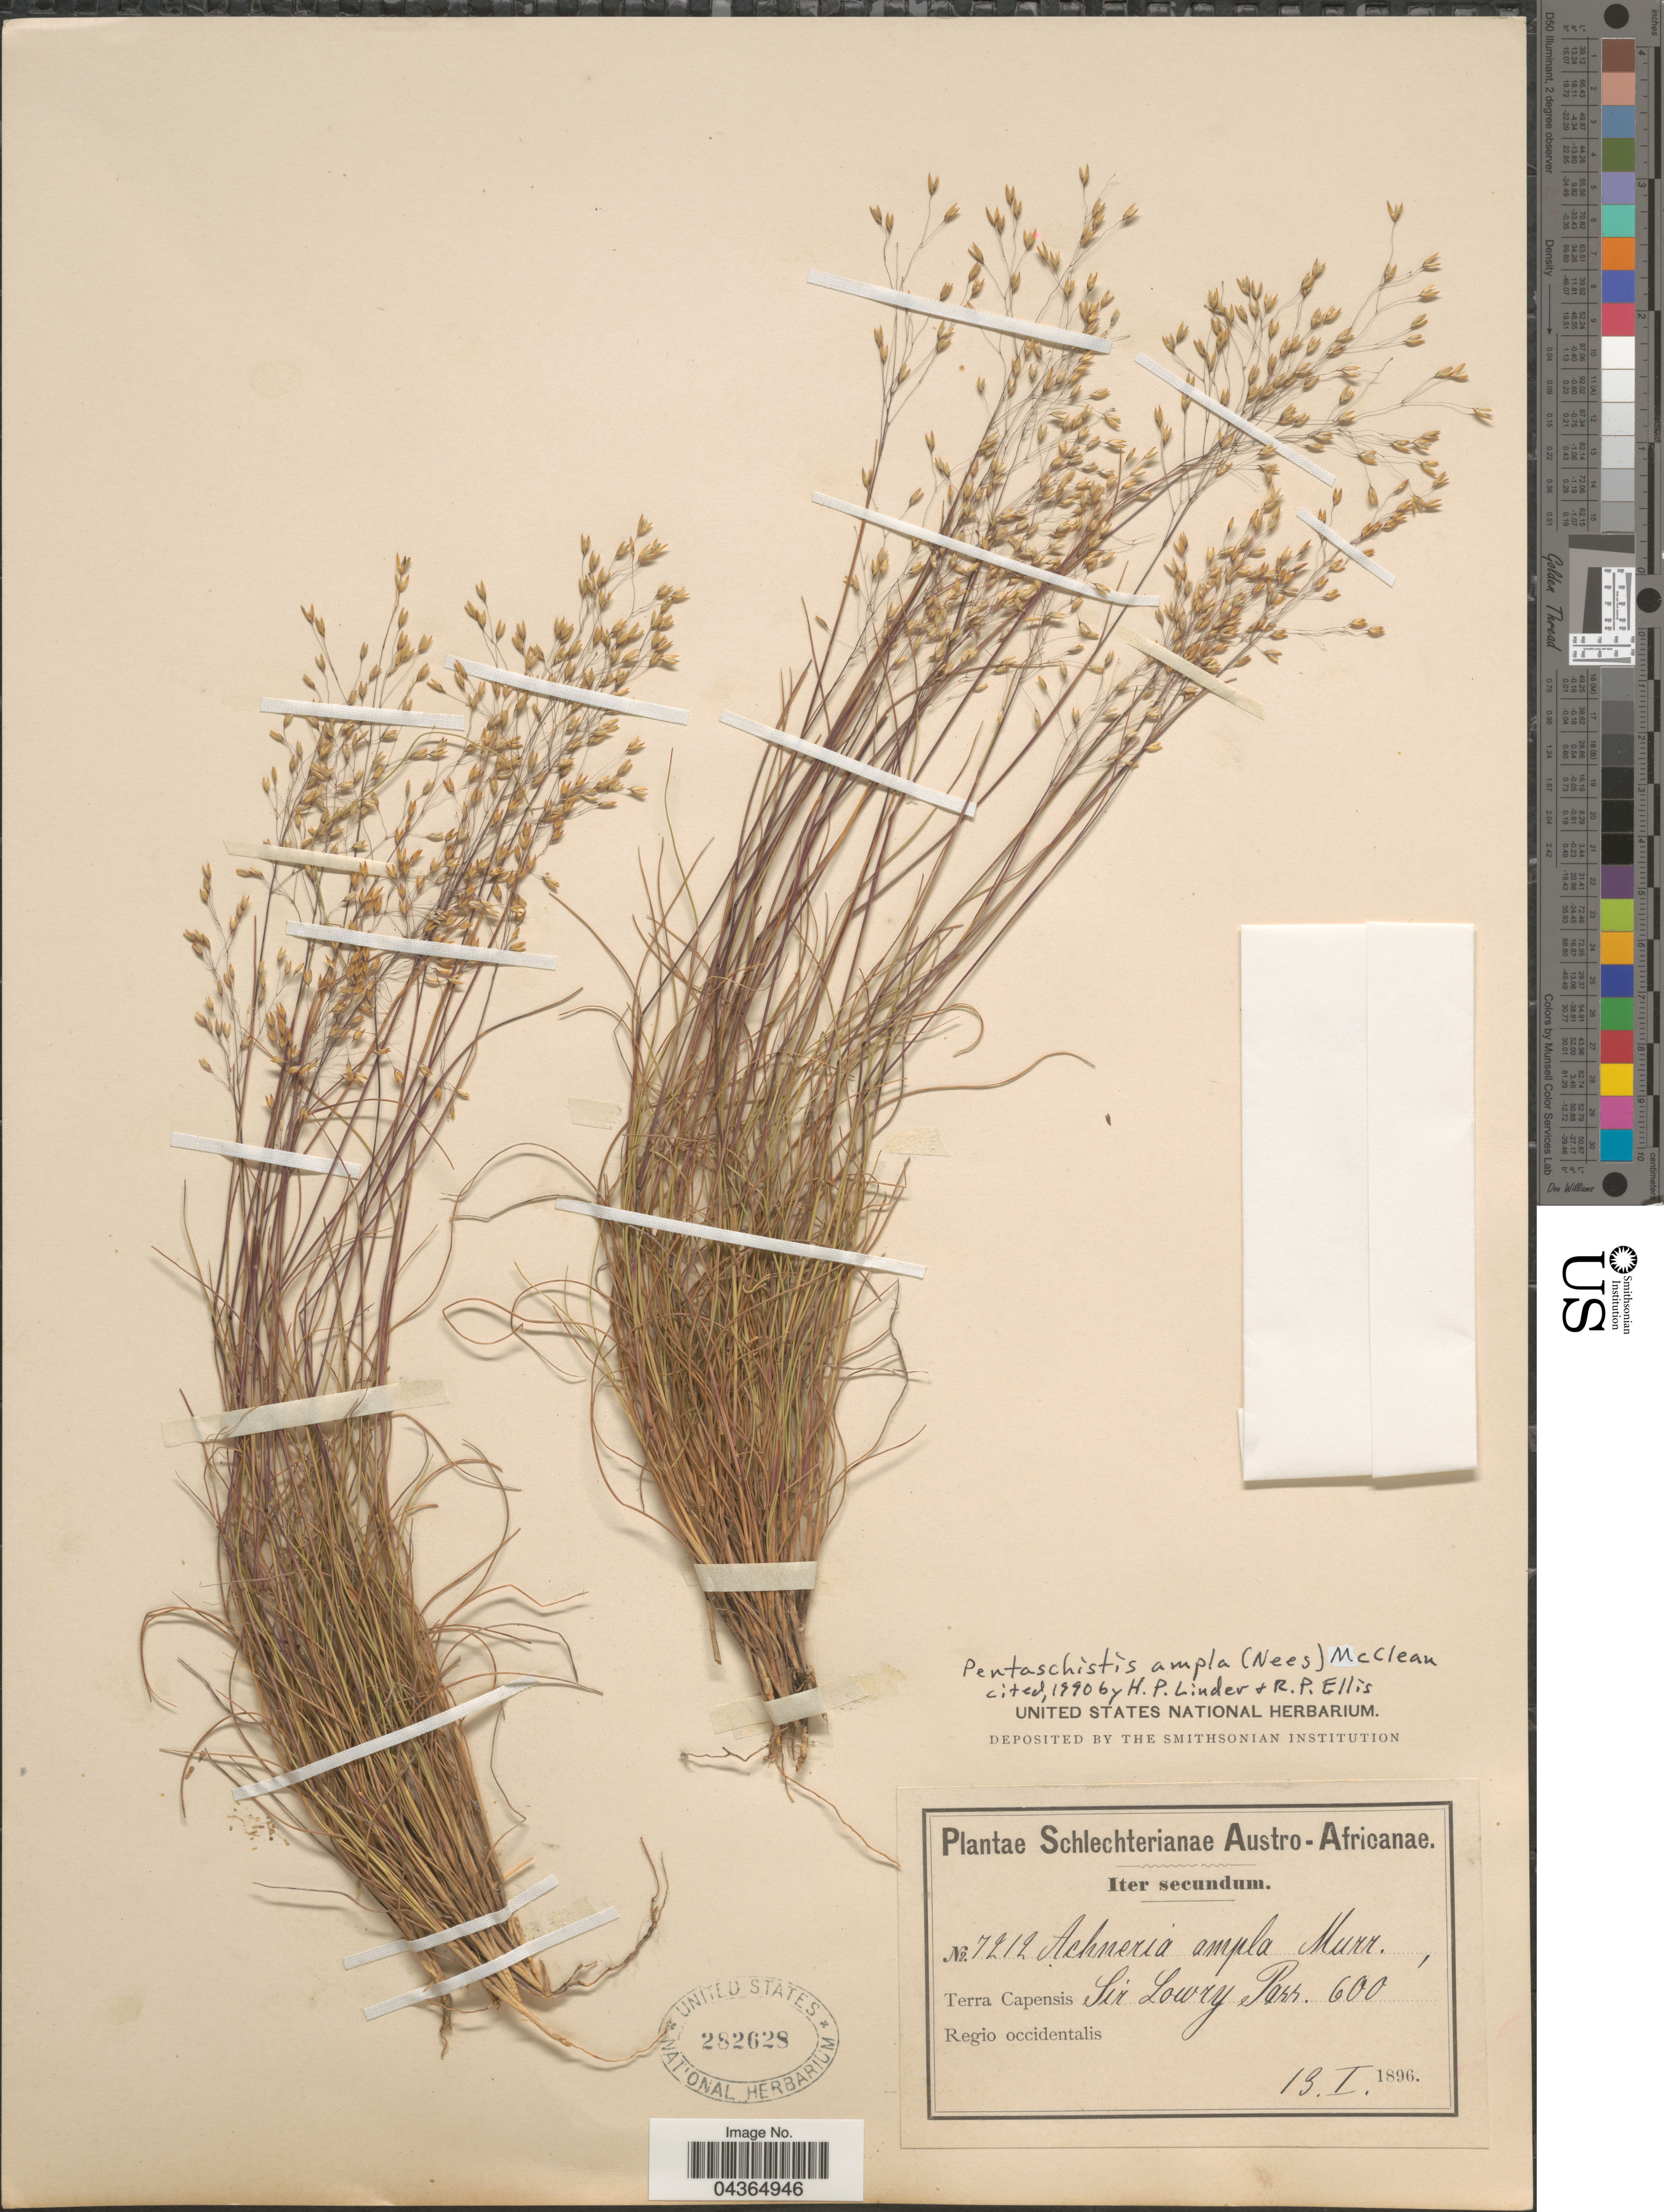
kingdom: Plantae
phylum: Tracheophyta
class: Liliopsida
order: Poales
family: Poaceae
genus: Pentameris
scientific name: Pentameris ampla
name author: (Nees) Galley & H.P. Linder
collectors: Schlechter, --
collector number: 7212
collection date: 1896-01-13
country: South Africa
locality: Austro-Africanae. Terra Capensis Sir Lowry Pass. Regio occidentalis.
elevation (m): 183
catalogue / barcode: US 282628